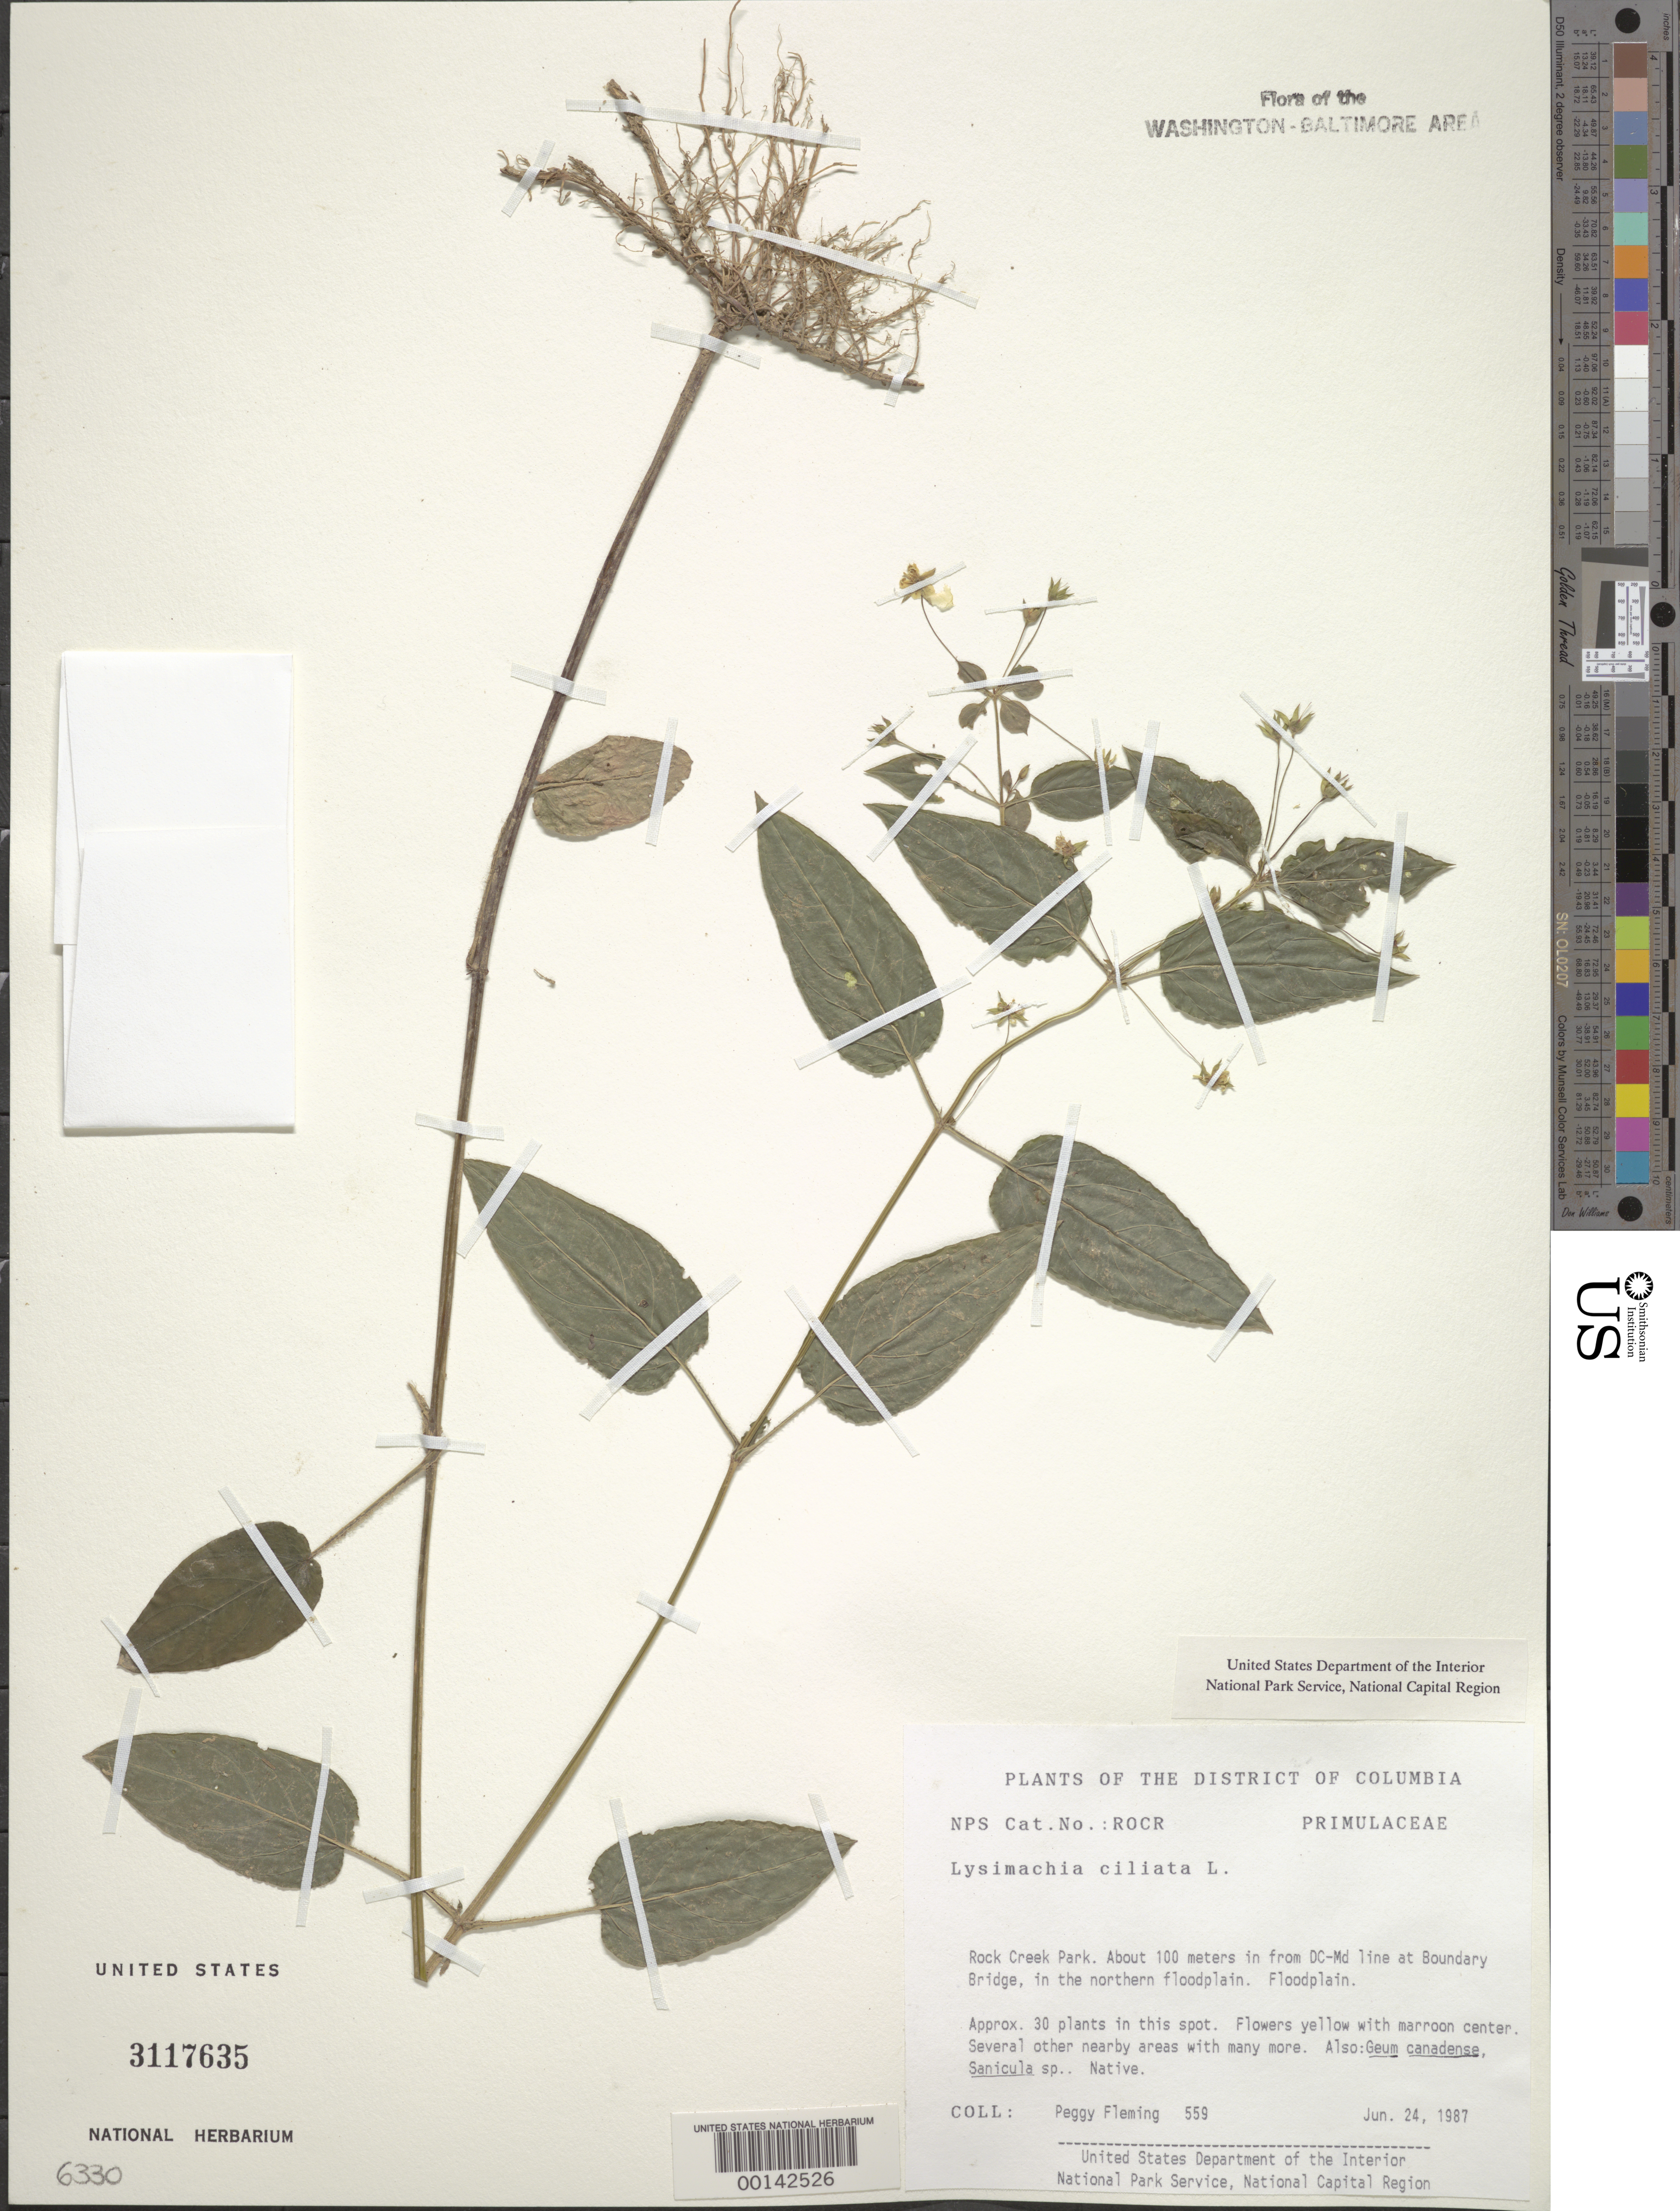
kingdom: Plantae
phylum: Tracheophyta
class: Magnoliopsida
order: Ericales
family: Primulaceae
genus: Lysimachia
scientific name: Lysimachia ciliata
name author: L.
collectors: P. Fleming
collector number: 559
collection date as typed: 24 Jun 1987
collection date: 1987-06-24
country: United States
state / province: District of Columbia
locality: Rock Creek Park. About 100 meters in from DC-MD Line at Boundary Rock Creek Park and Vicinity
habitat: Floodplain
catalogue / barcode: US 3117635